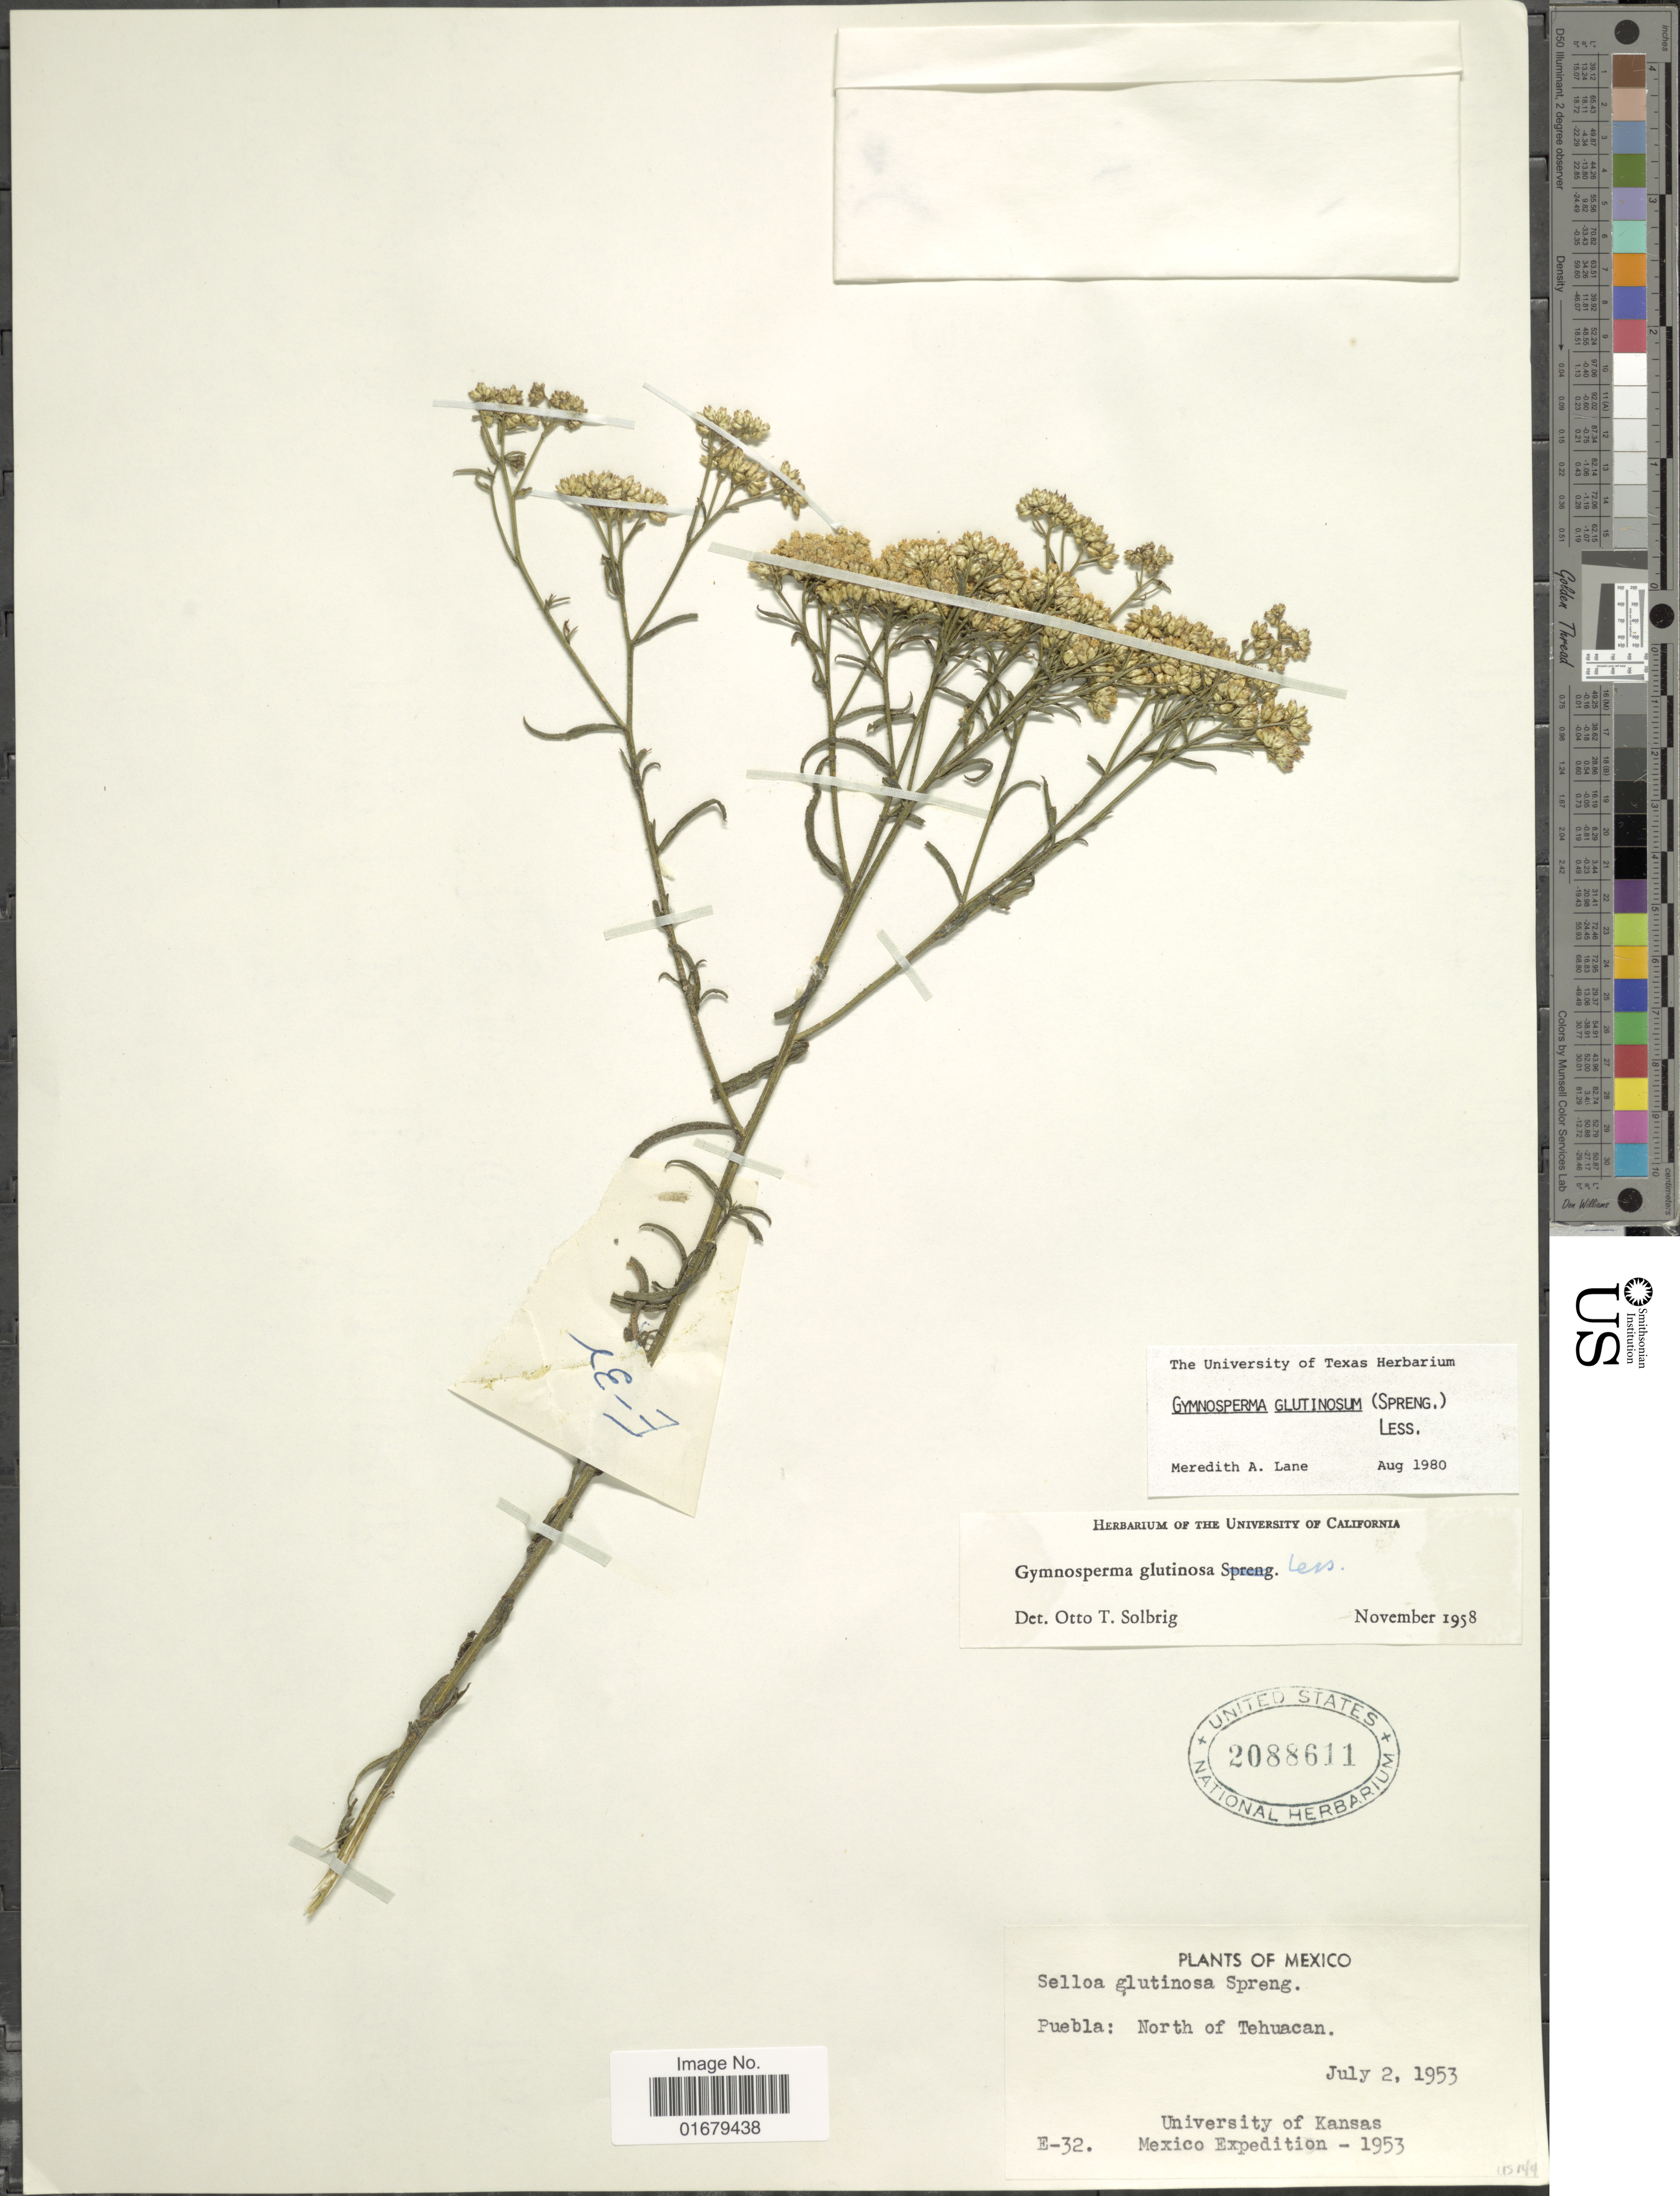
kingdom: Plantae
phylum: Tracheophyta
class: Magnoliopsida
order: Asterales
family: Asteraceae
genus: Gymnosperma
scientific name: Gymnosperma glutinosum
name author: (Spreng.) Less.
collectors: University of Kansas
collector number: E-32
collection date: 1953-07-02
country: Mexico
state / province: Puebla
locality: North of Tehuacan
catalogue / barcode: US 2088611